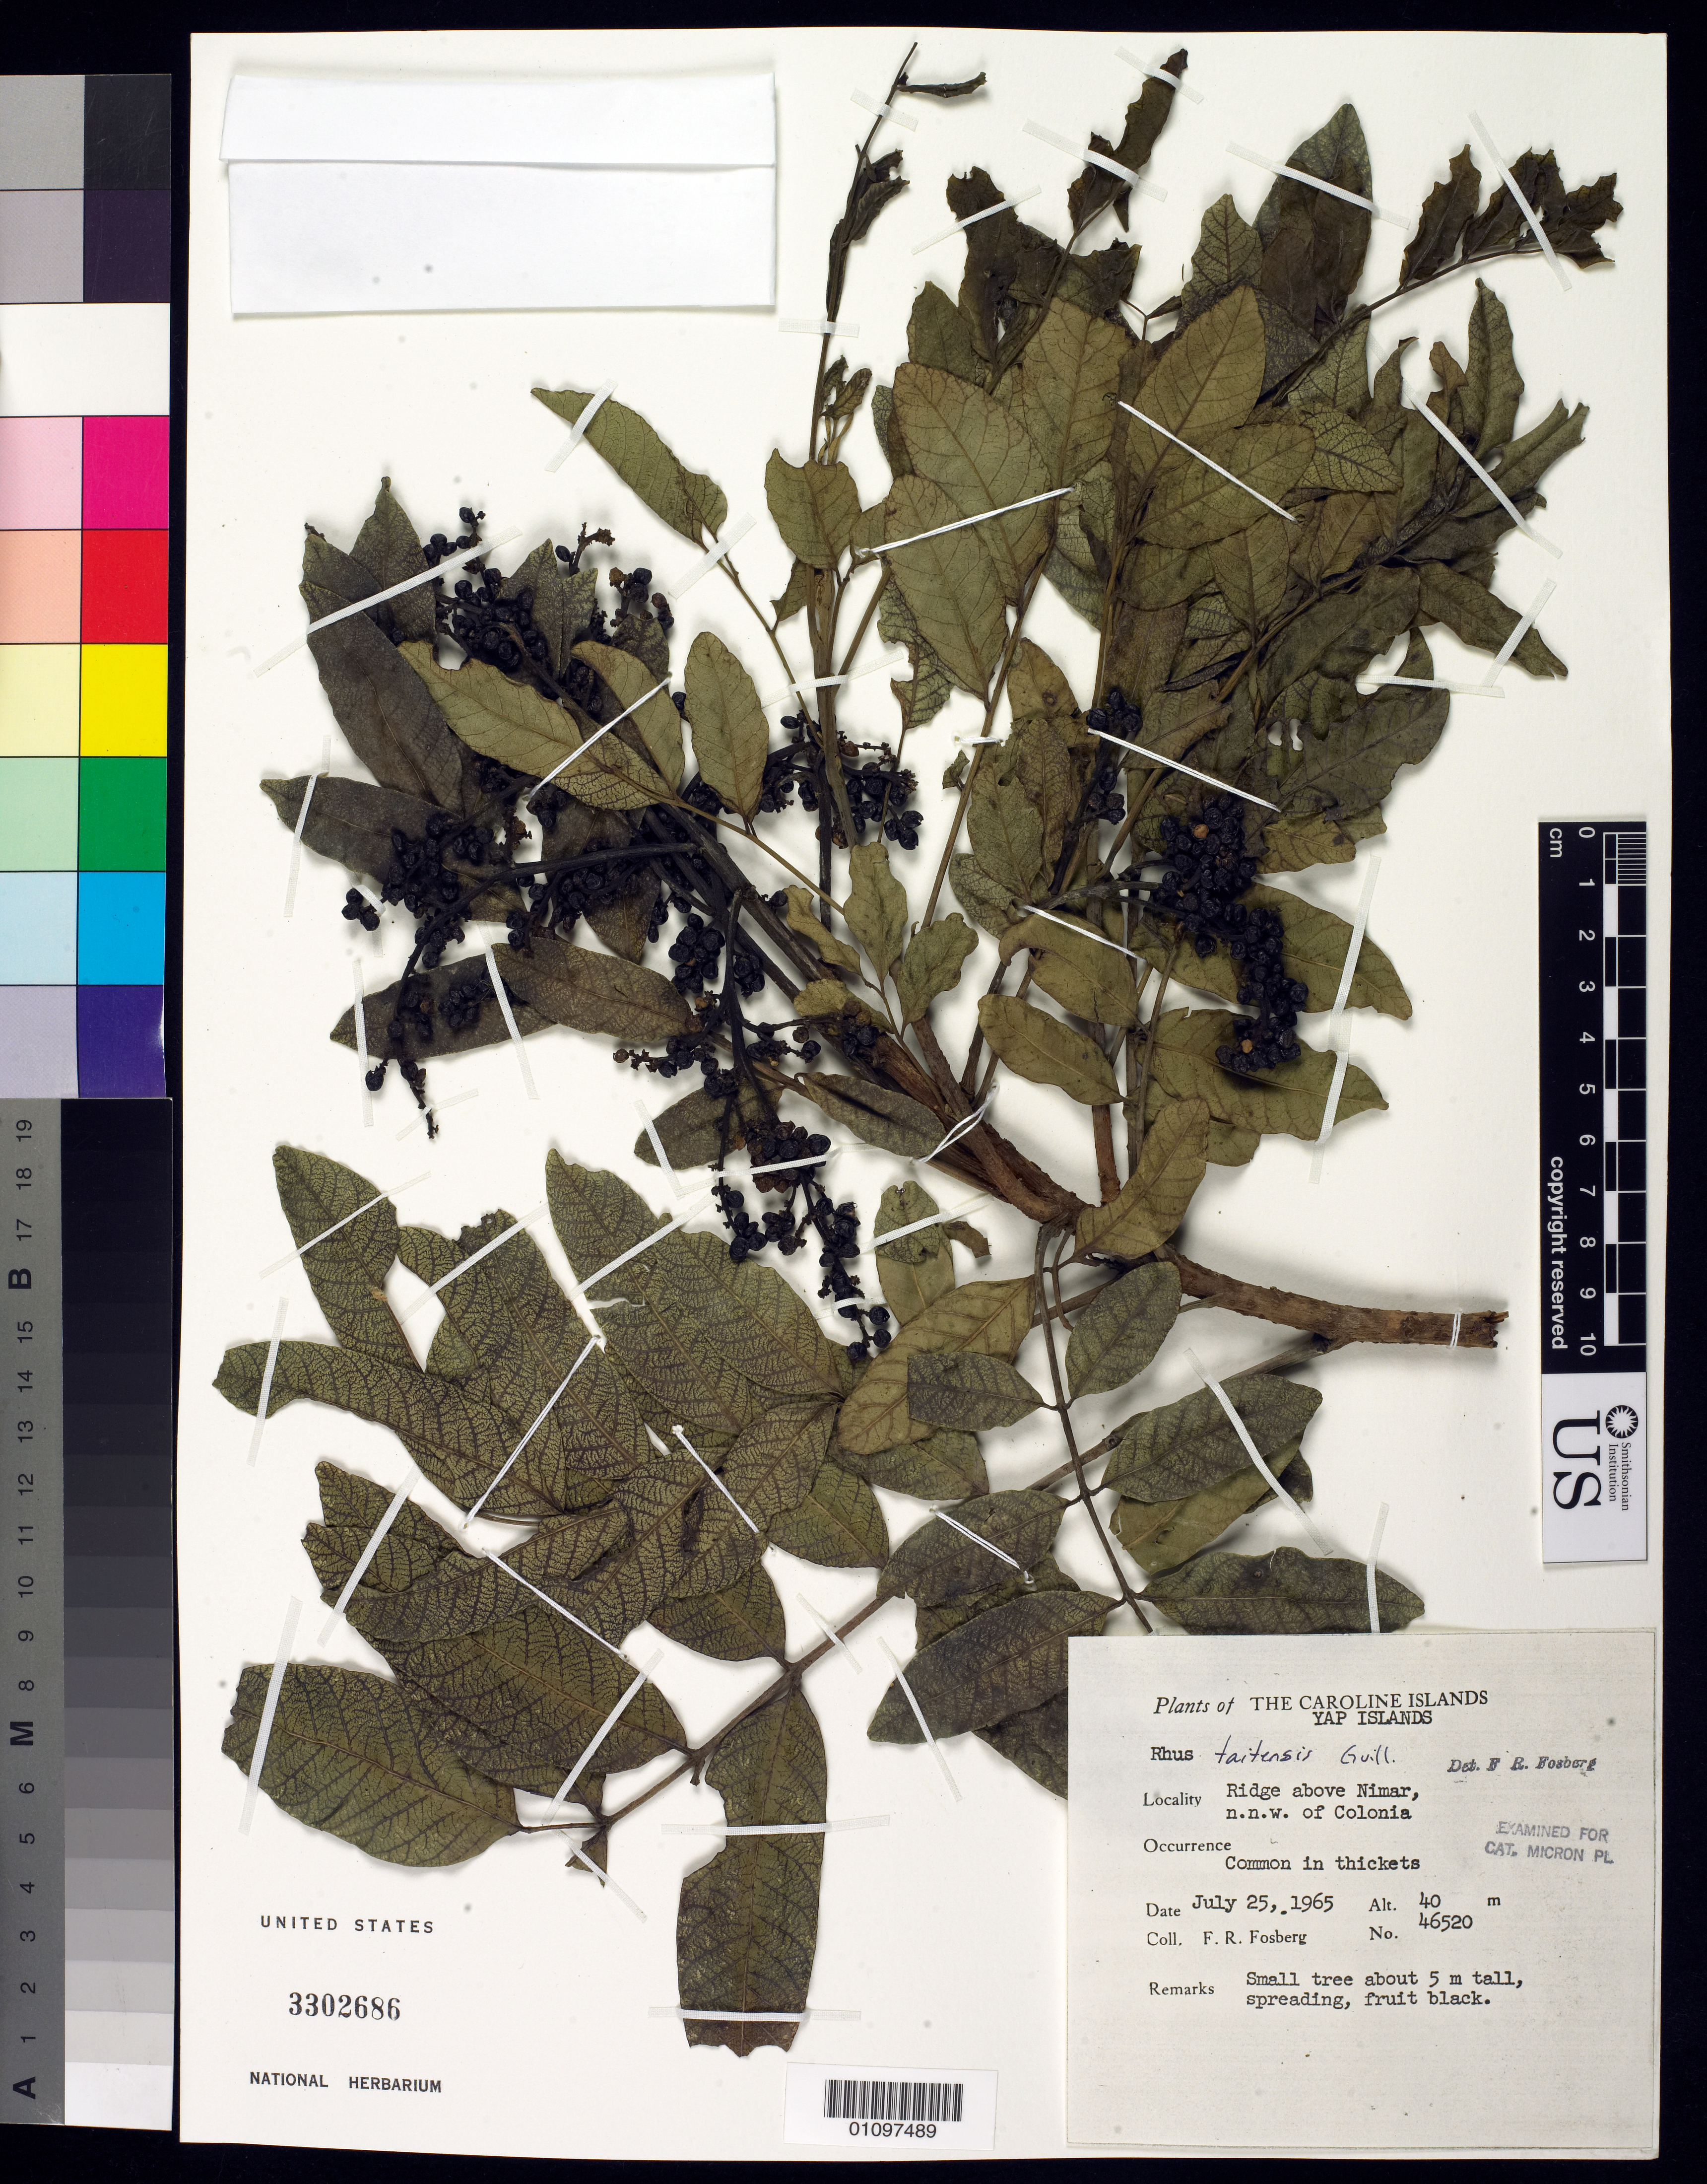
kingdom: Plantae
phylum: Tracheophyta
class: Magnoliopsida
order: Sapindales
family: Anacardiaceae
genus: Rhus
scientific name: Rhus taitensis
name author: Guill.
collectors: F. R. Fosberg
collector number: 46520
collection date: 1965-07-25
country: Micronesia, Federated States of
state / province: Yap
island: Maap [Map]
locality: Ridge above Nimar, n.n.w. of Colonia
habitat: common in thickets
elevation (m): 40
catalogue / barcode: US 3302686